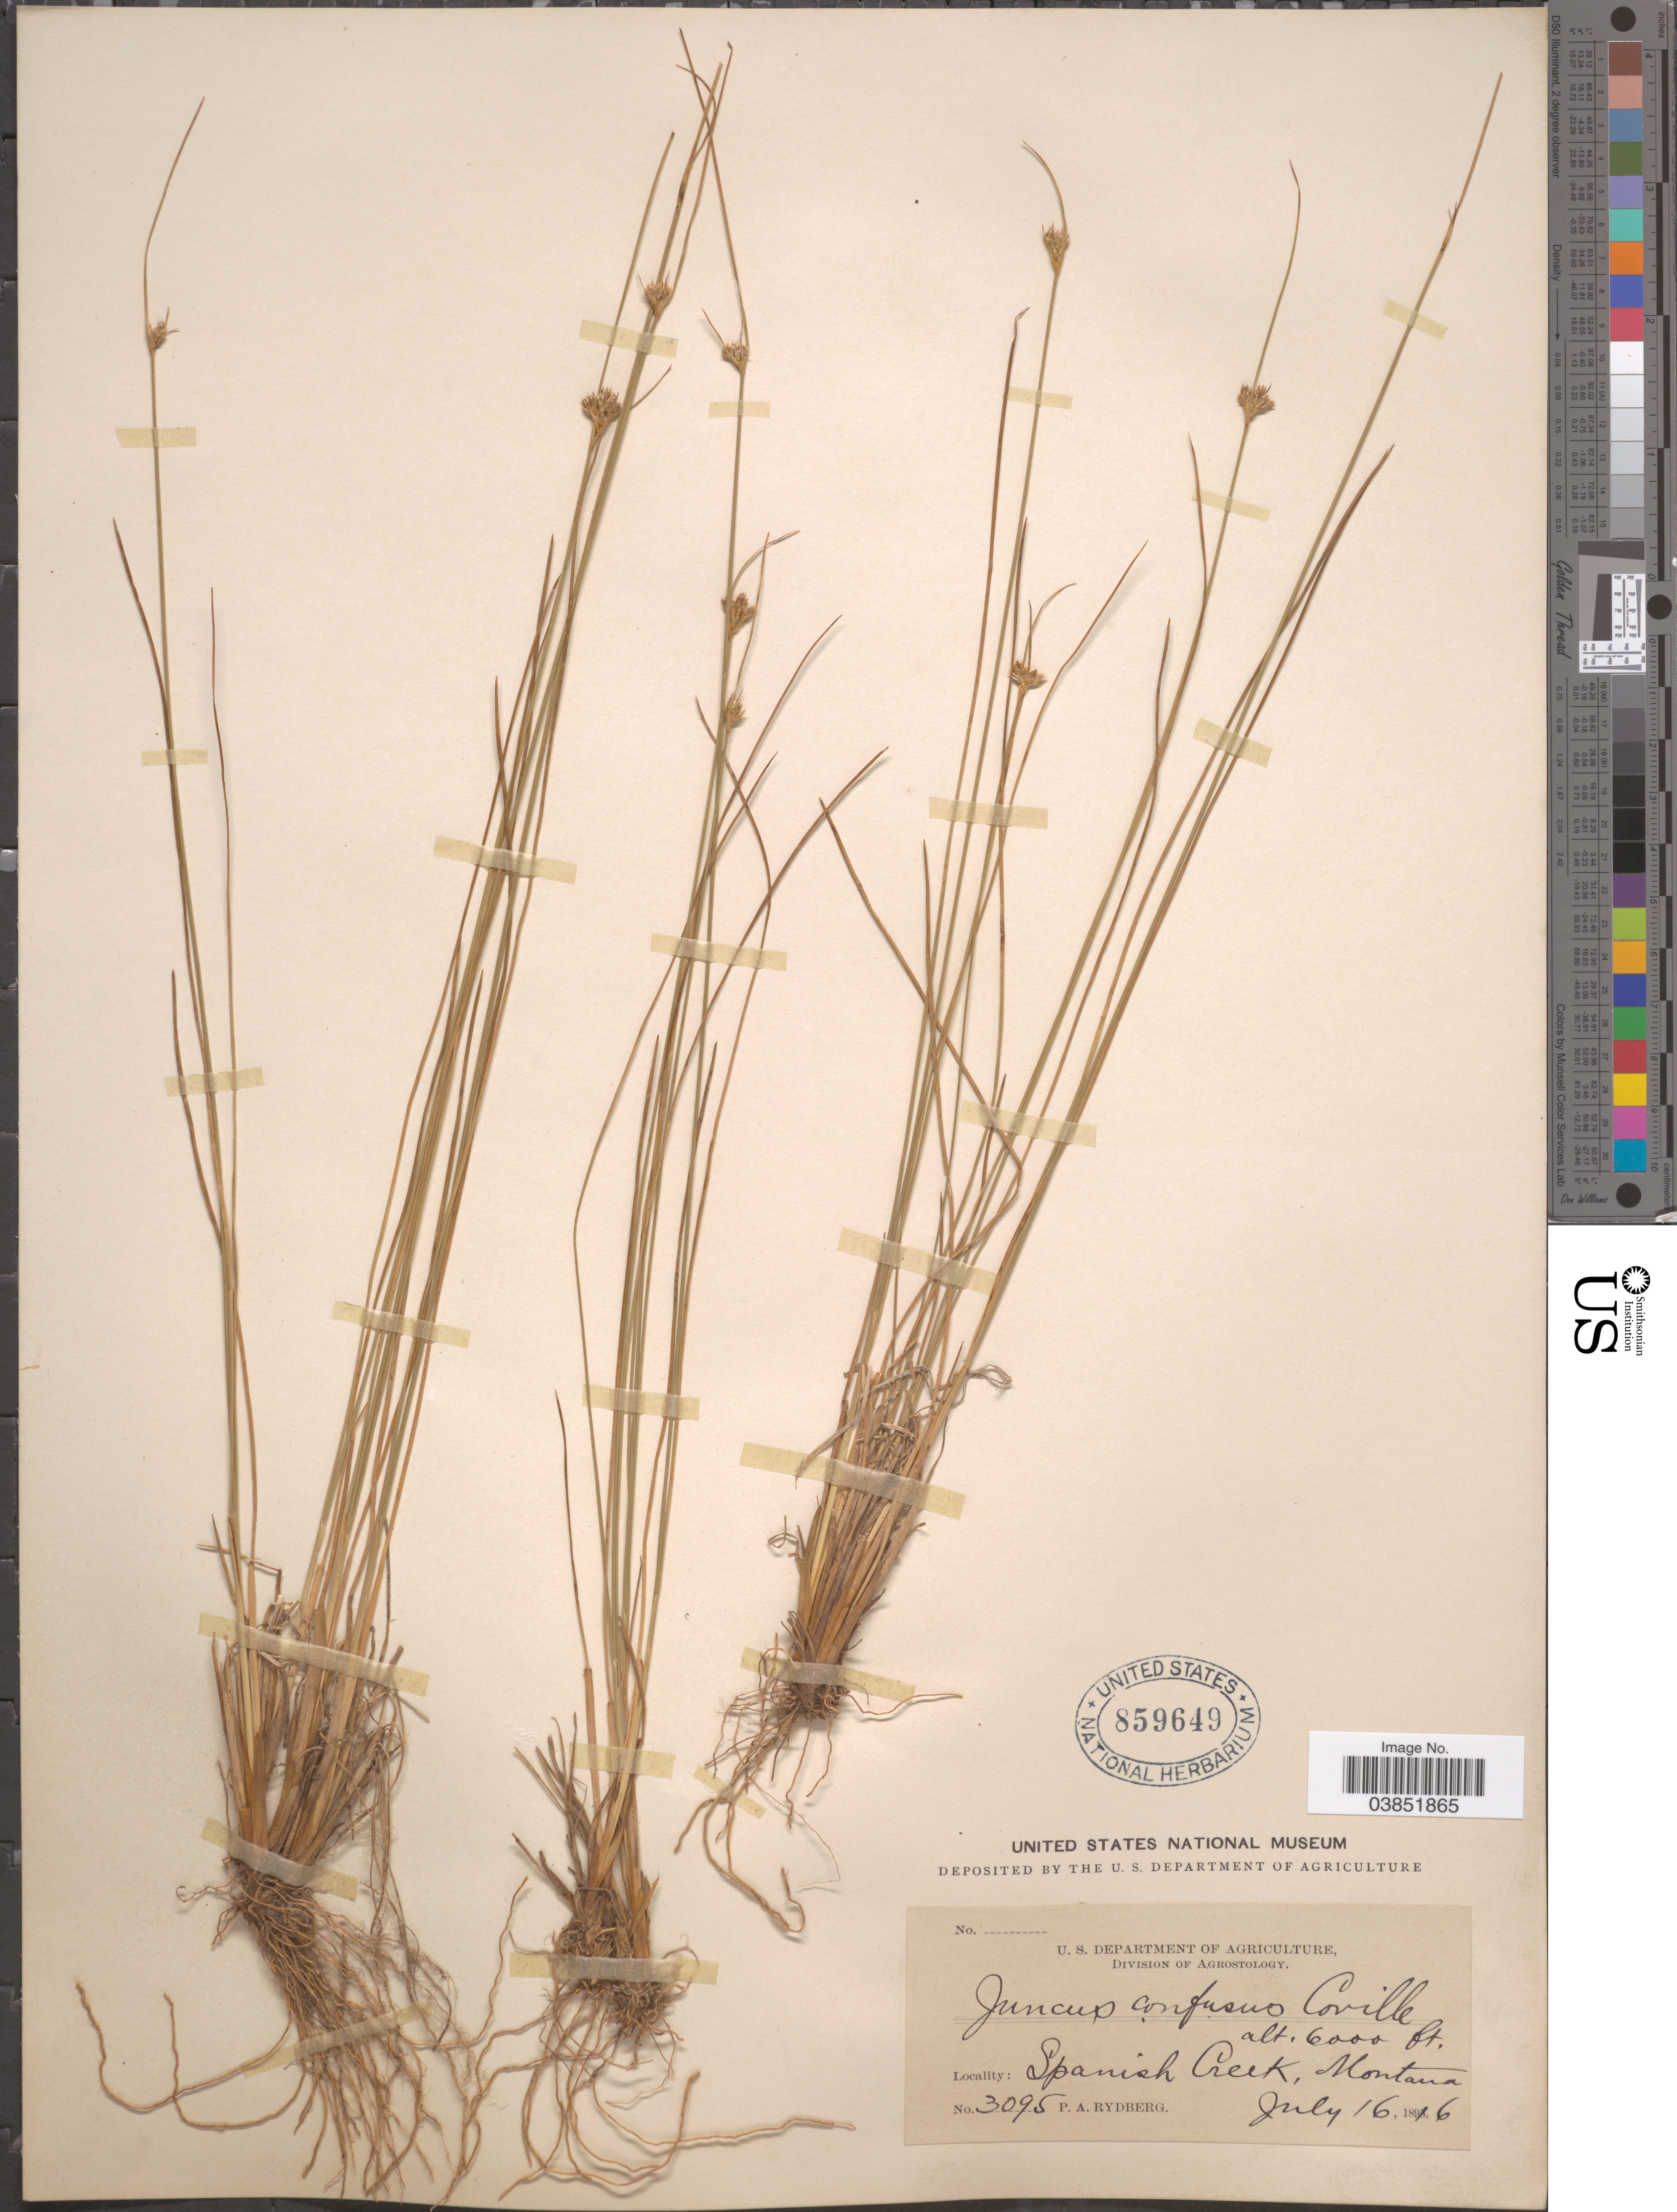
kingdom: Plantae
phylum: Tracheophyta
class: Liliopsida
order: Poales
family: Juncaceae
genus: Juncus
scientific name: Juncus confusus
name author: Coville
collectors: P. A. Rydberg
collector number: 3095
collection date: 1816-07-16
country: United States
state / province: Montana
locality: Spanish Creek.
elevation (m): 1829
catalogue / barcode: US 859649